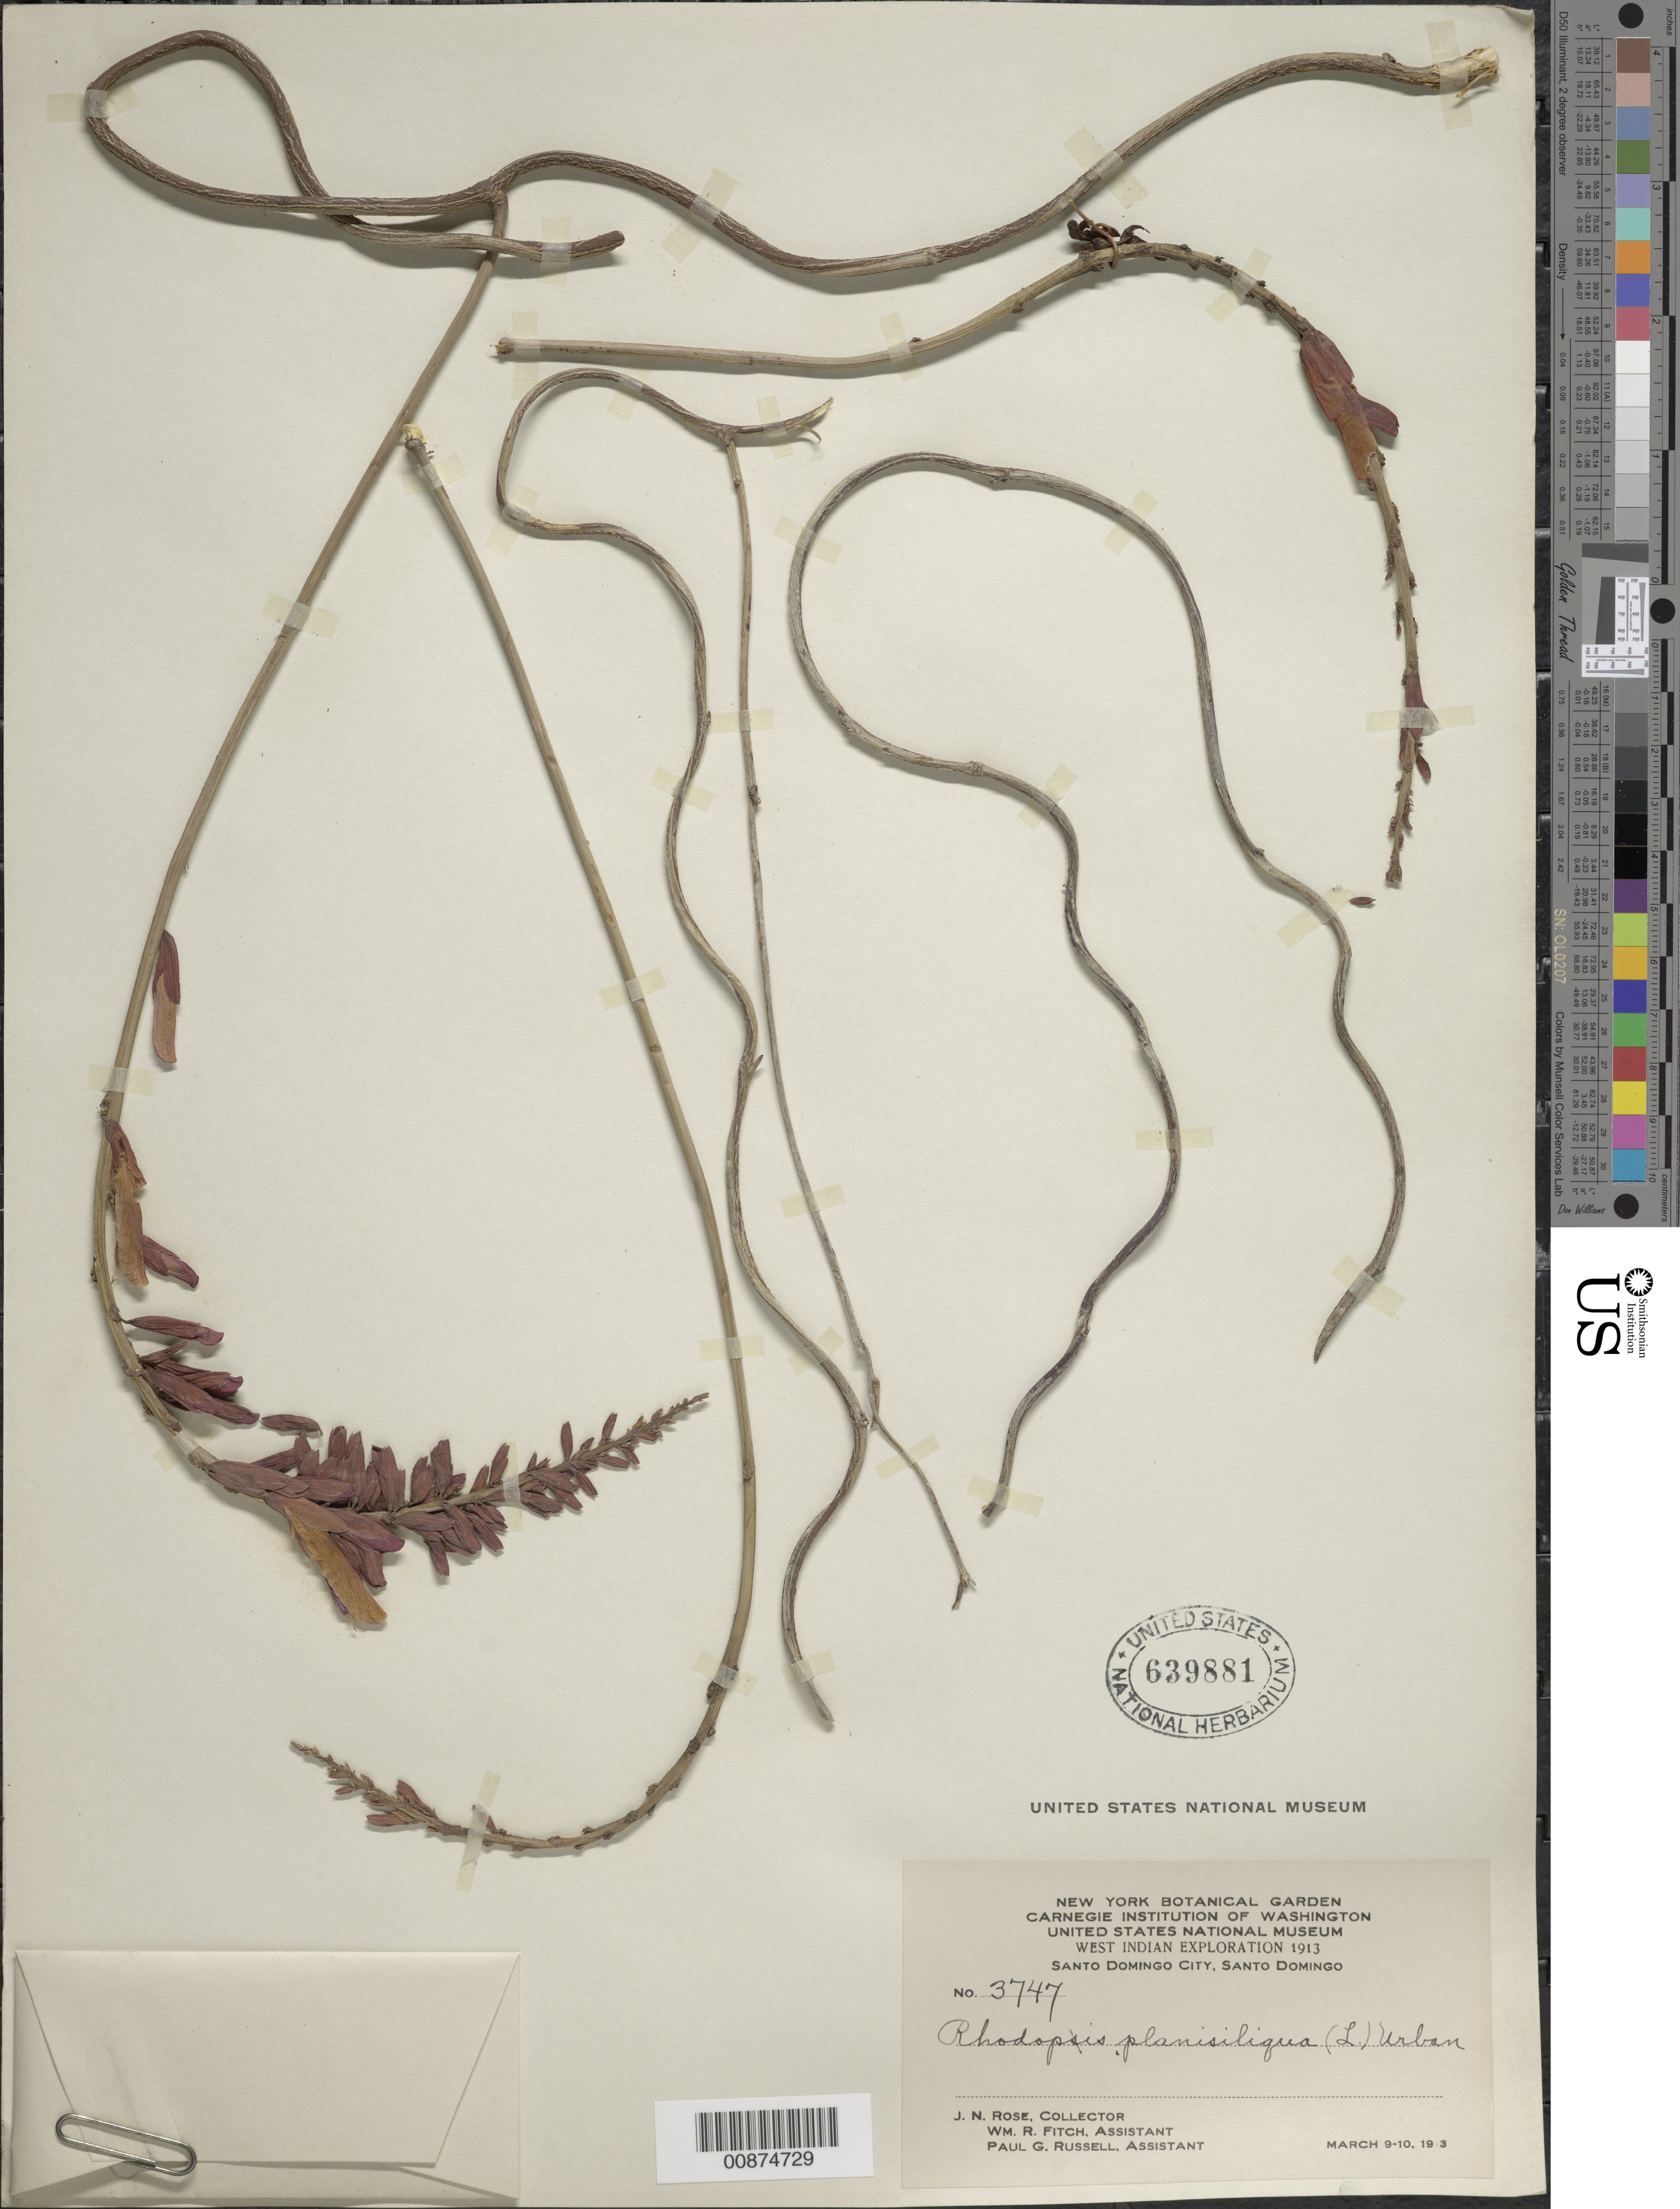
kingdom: Plantae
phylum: Tracheophyta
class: Magnoliopsida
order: Fabales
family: Fabaceae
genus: Rhodopis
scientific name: Rhodopis planisiliqua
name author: (L.) Urb.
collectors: J. N. Rose, W. R. Fitch & P. G. Russell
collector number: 3747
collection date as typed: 09 Mar 1913 to 10 Mar 1913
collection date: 1913-03-09/1913-03-10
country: Dominican Republic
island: Hispaniola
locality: Santo Domingo City, Santo Domingo.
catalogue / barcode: US 639881